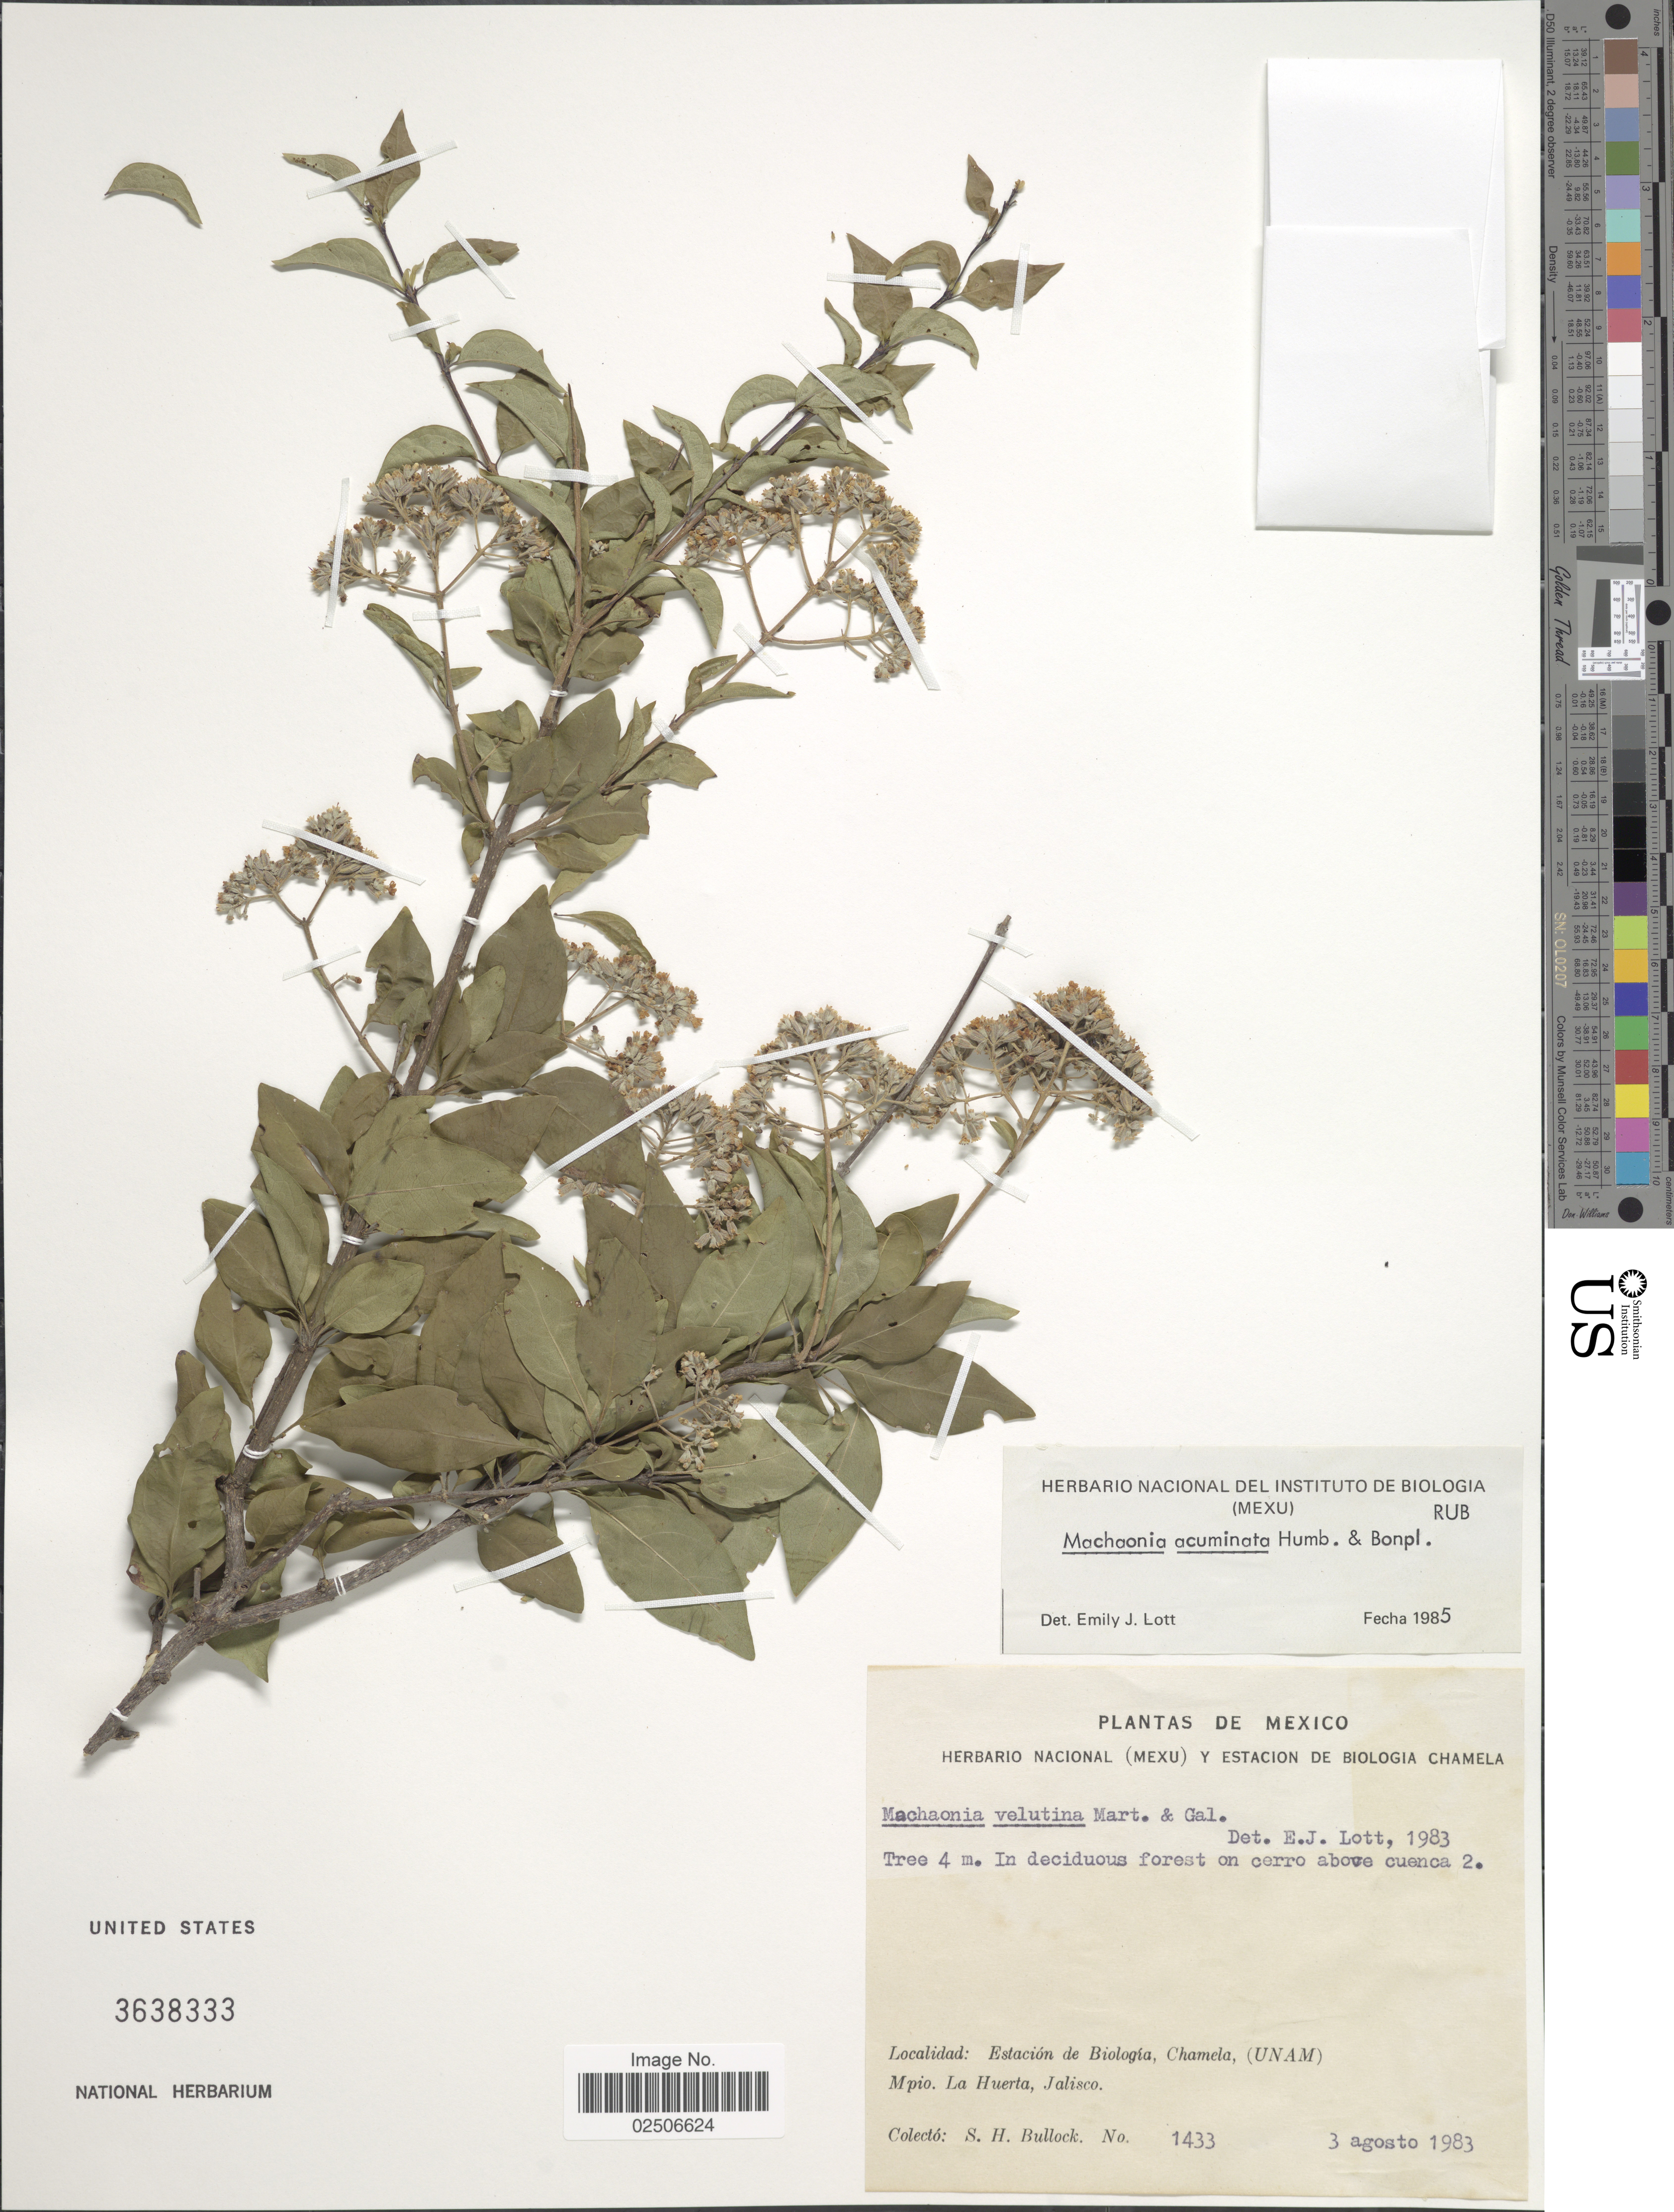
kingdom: Plantae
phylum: Tracheophyta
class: Magnoliopsida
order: Gentianales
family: Rubiaceae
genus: Machaonia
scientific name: Machaonia velutina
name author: M. Martens & Galeotti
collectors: S. H. Bullock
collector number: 1433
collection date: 1983-08-03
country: Mexico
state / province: Jalisco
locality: Estacion de Bilogia, Chamela, (UNAM), Mpio. La Huerta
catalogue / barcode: US 3638333